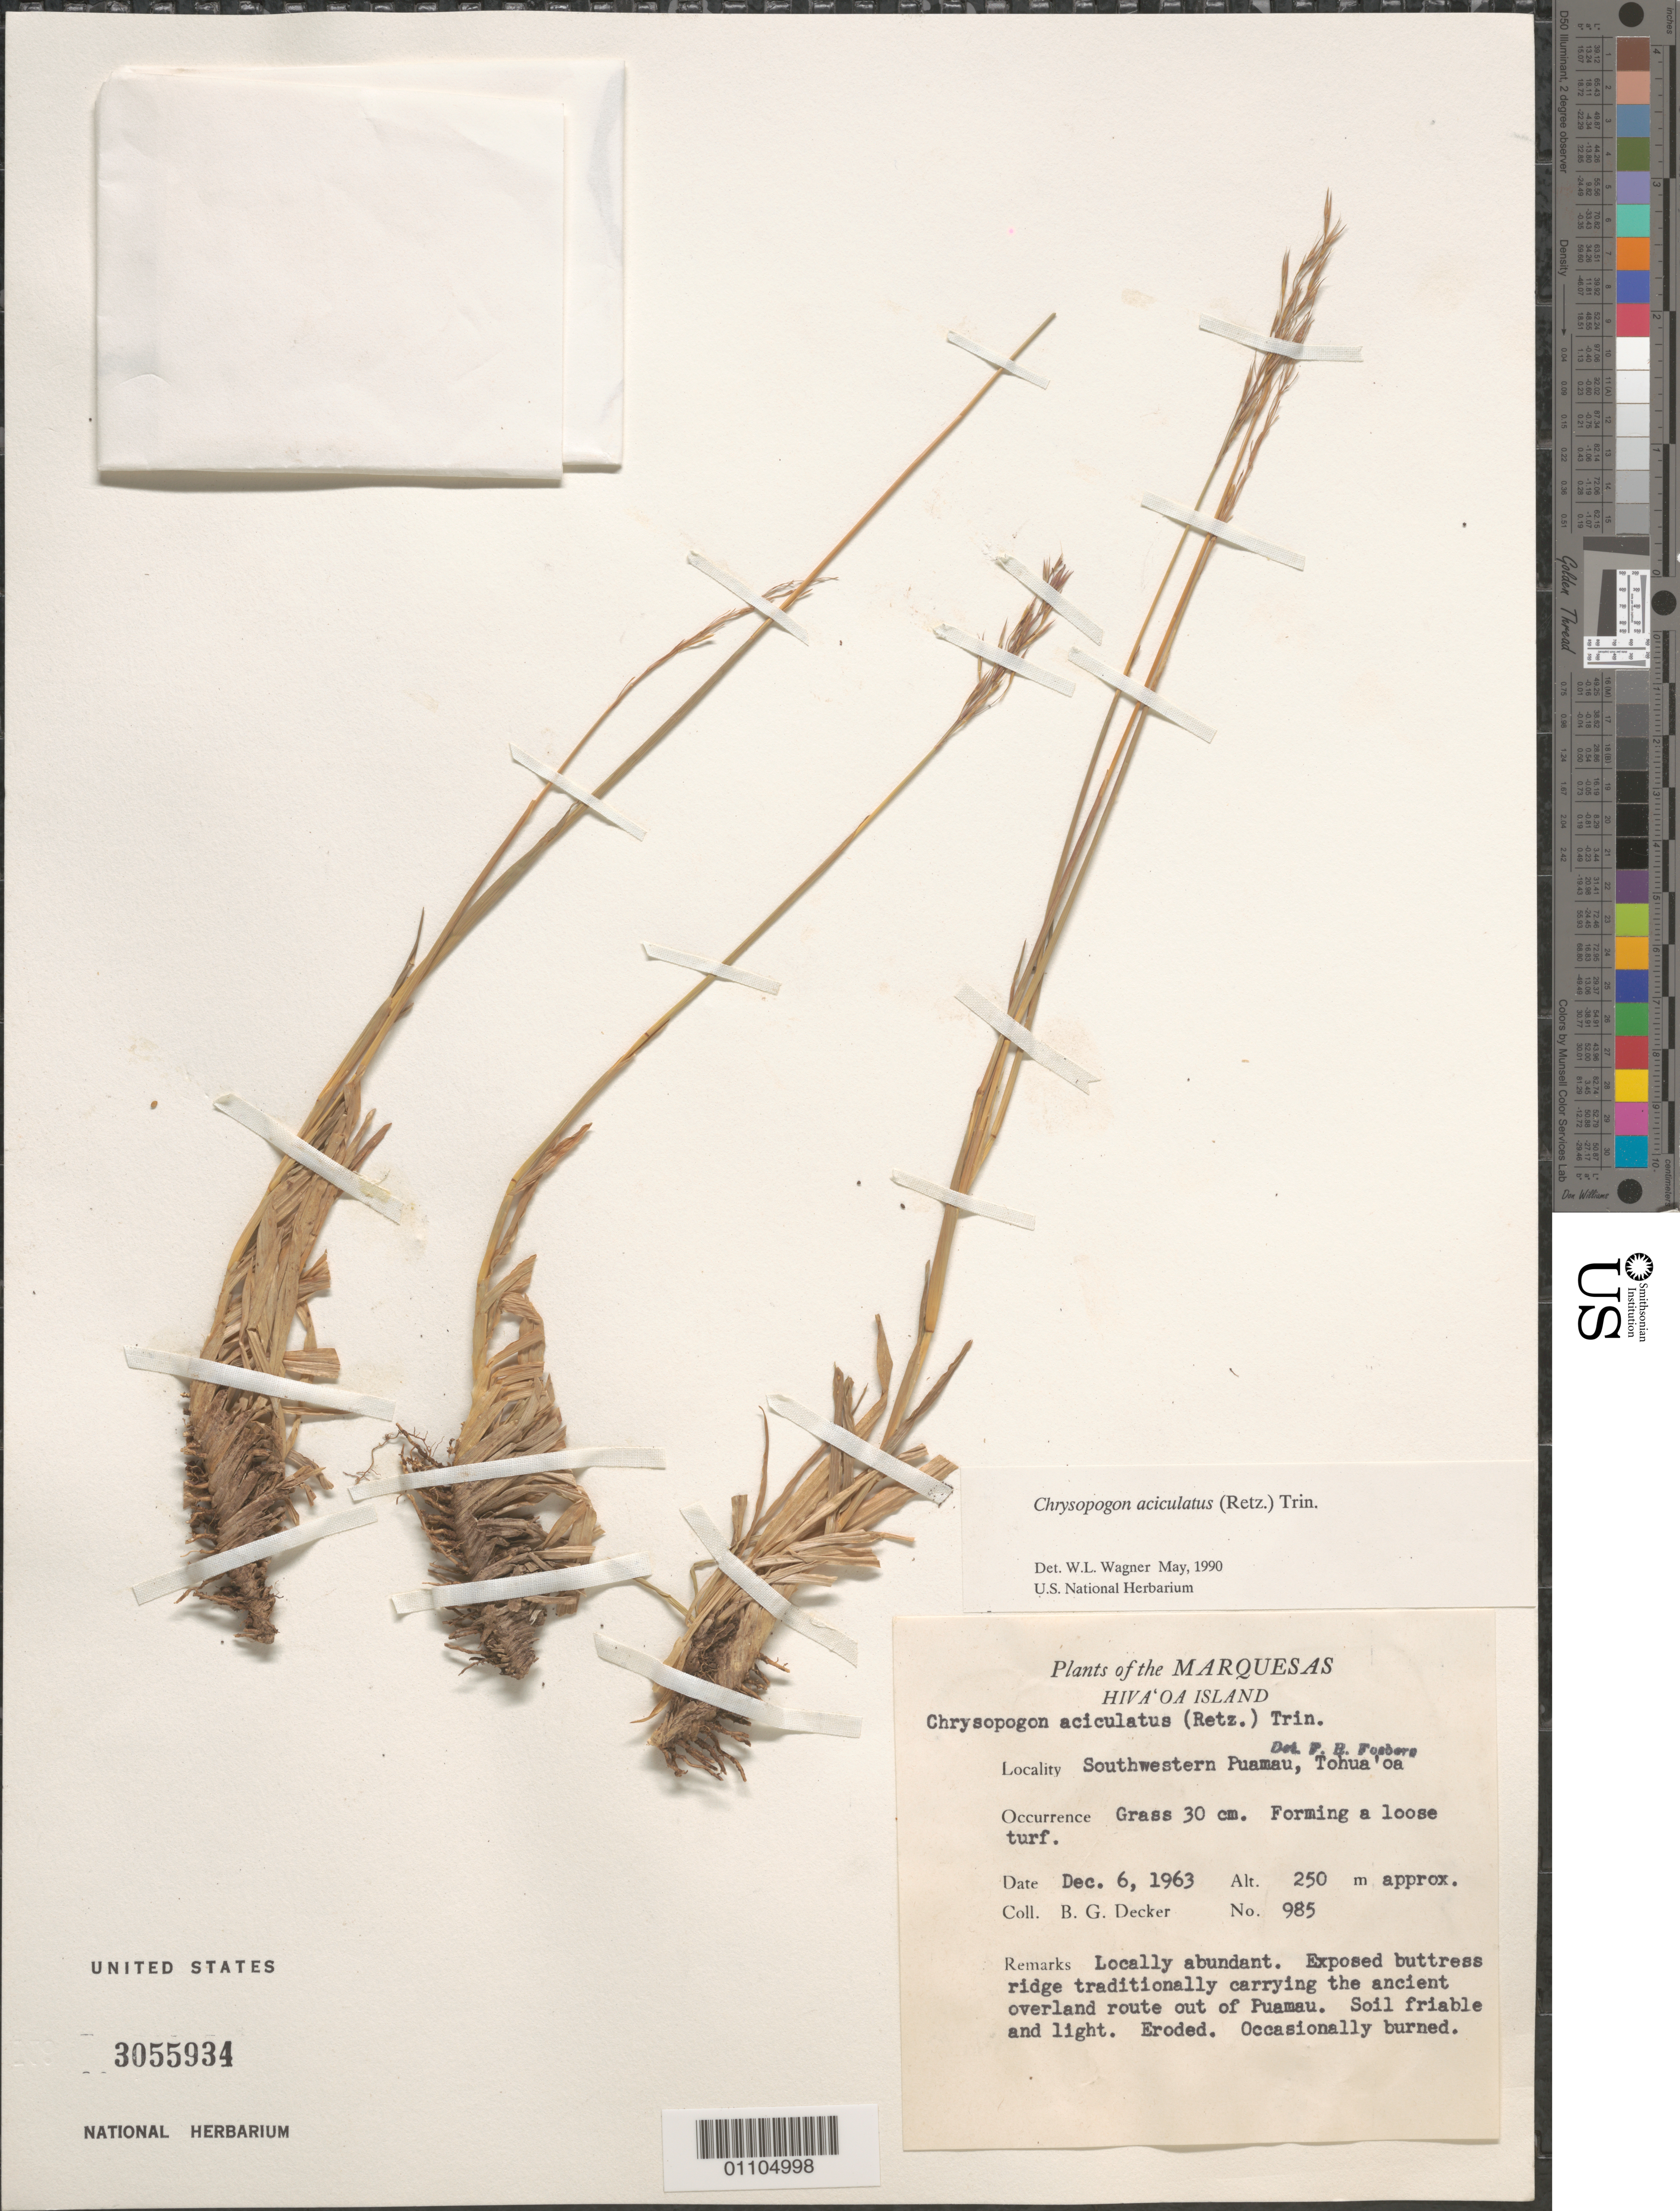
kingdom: Plantae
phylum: Tracheophyta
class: Liliopsida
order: Poales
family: Poaceae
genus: Chrysopogon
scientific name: Chrysopogon aciculatus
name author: (Retz.) Trin.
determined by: Wagner, W. L., (BOT), Smithsonian Institution - National Museum of Natural History (UNITED STATES)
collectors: B. G. Decker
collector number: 985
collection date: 1963-12-06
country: French Polynesia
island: Hiva Oa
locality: SW Puamau, Tohua'oa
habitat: Exposed ridge with light, friable soil. Eroded, occasionally burned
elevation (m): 250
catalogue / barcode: US 3055934